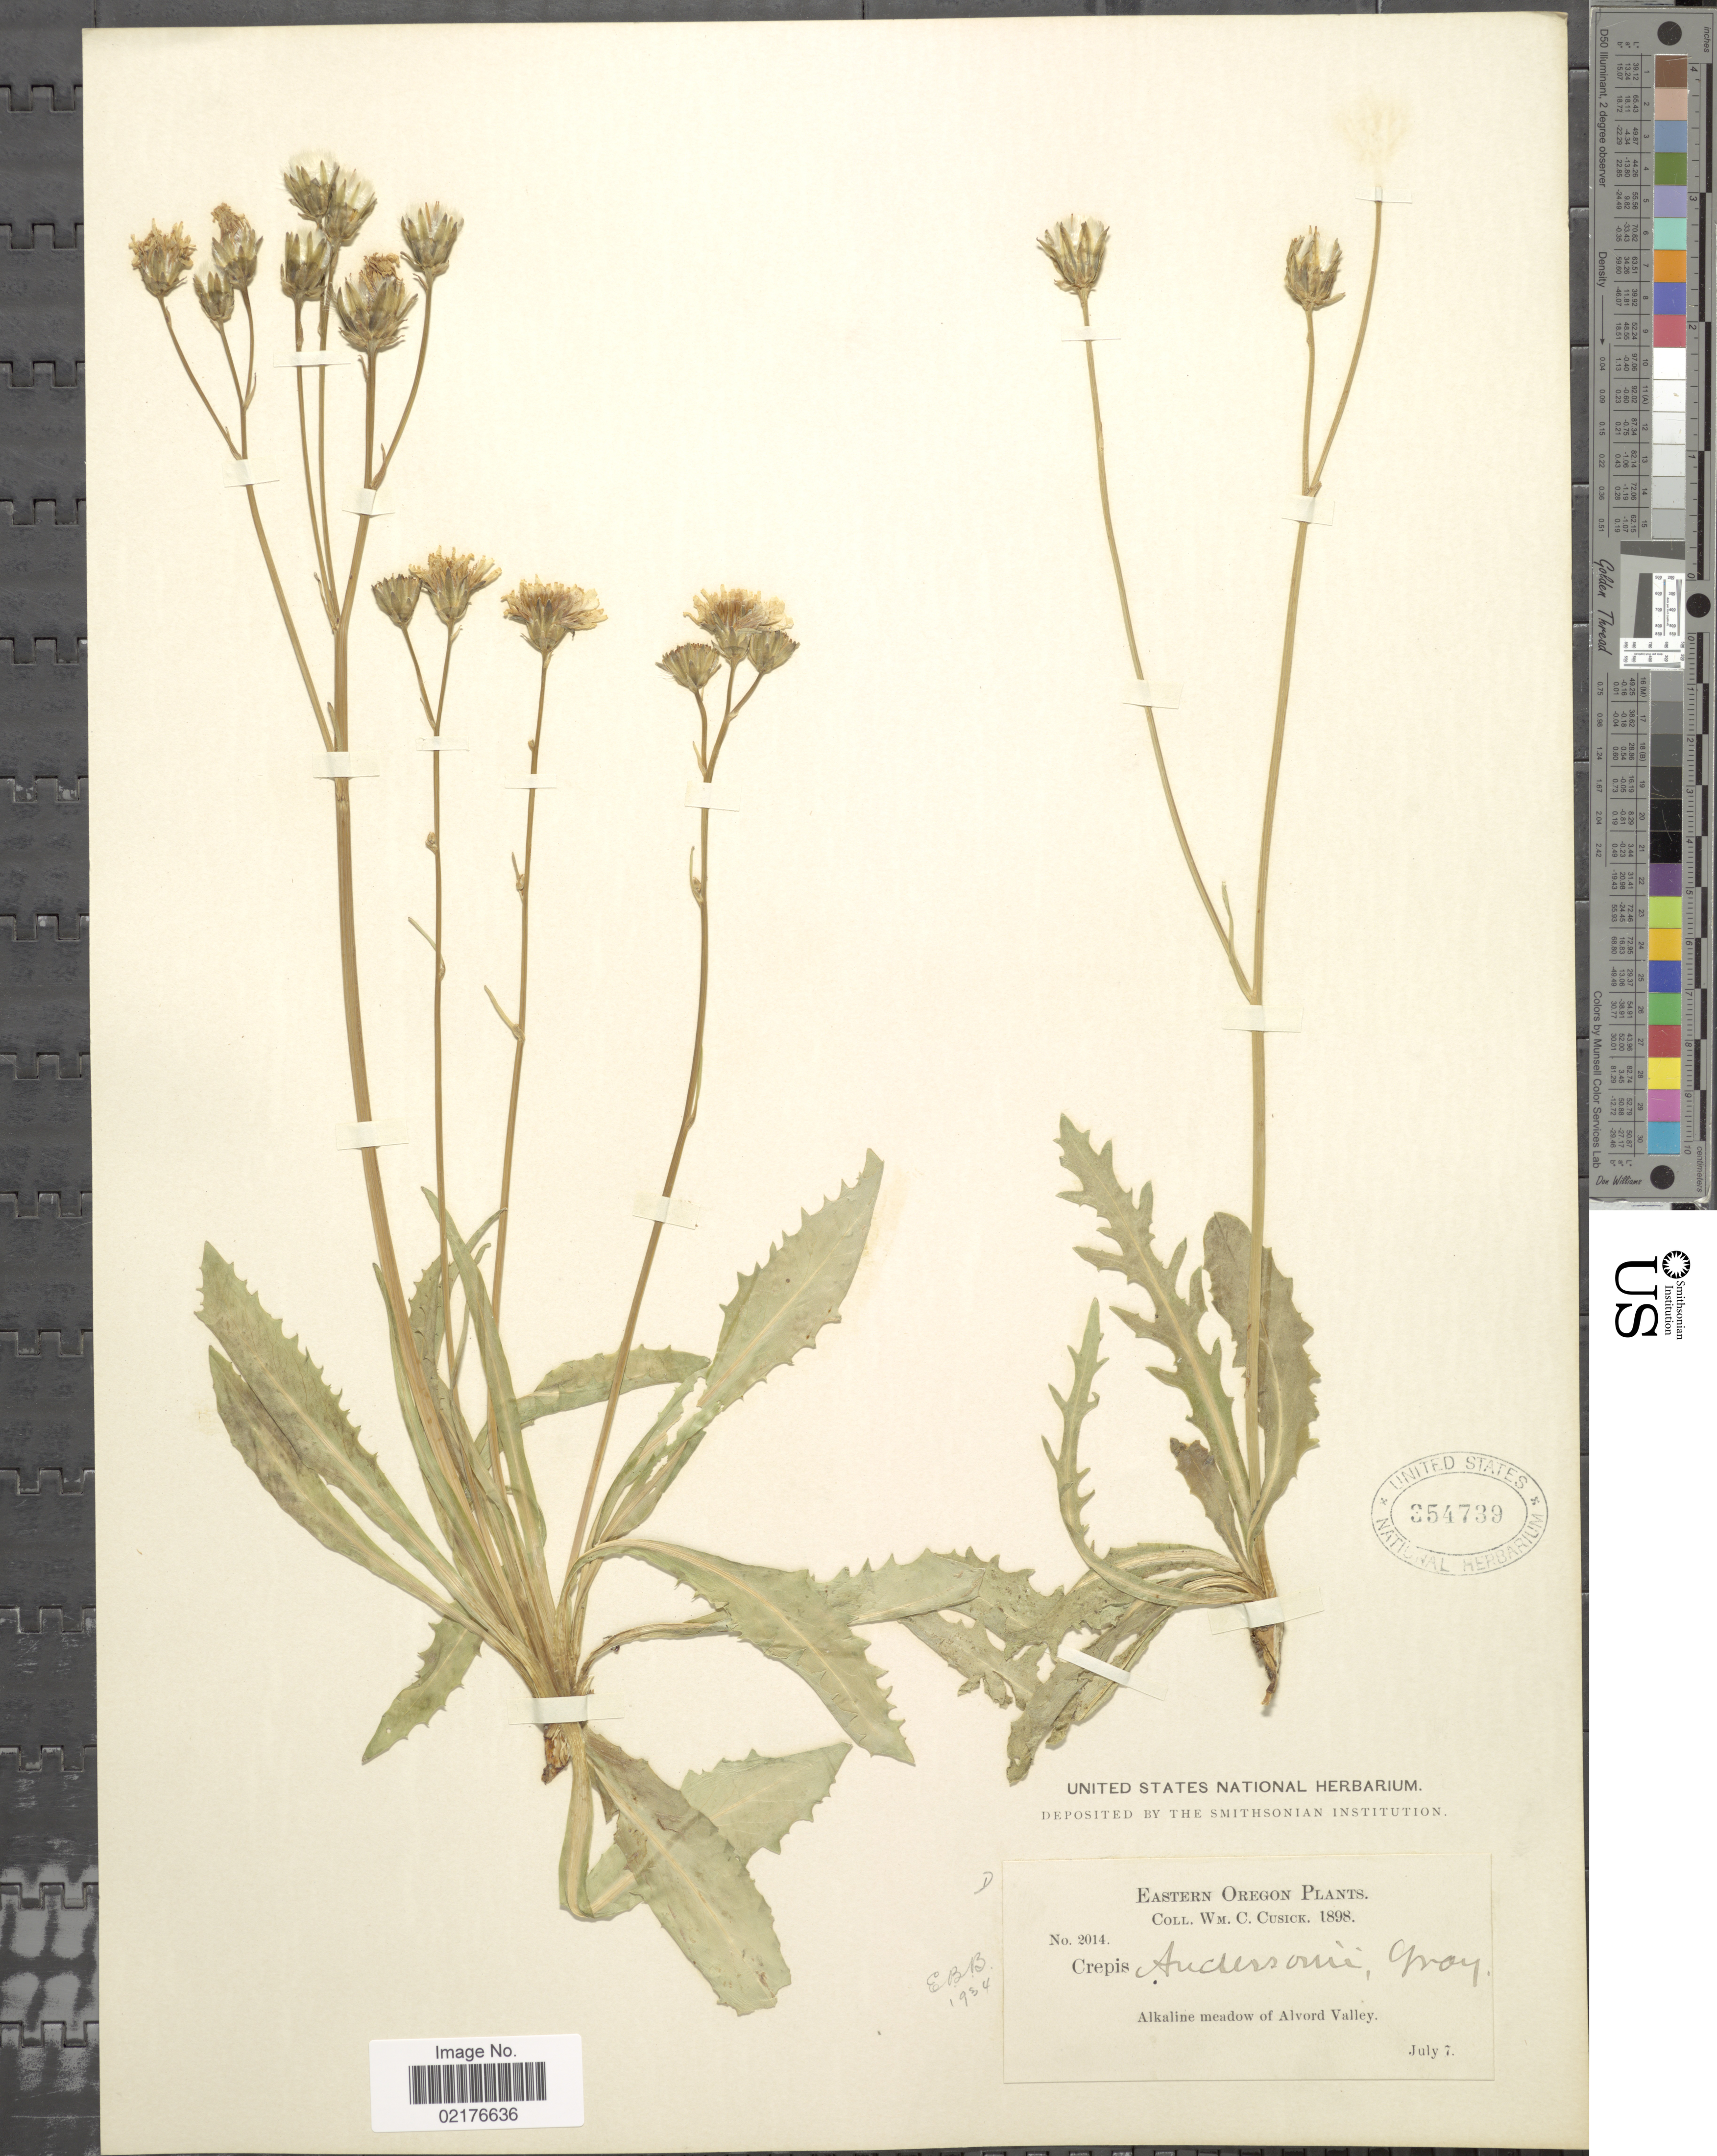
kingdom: Plantae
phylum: Tracheophyta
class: Magnoliopsida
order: Asterales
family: Asteraceae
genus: Crepis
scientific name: Crepis runcinata subsp. andersonii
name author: (A. Gray) Babc. & Stebbins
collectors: W. C. Cusick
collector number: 2014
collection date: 1898-07-07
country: United States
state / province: Oregon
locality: Eastern Oregon, Alkaline meadow of Alvord Valley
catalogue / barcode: US 354739